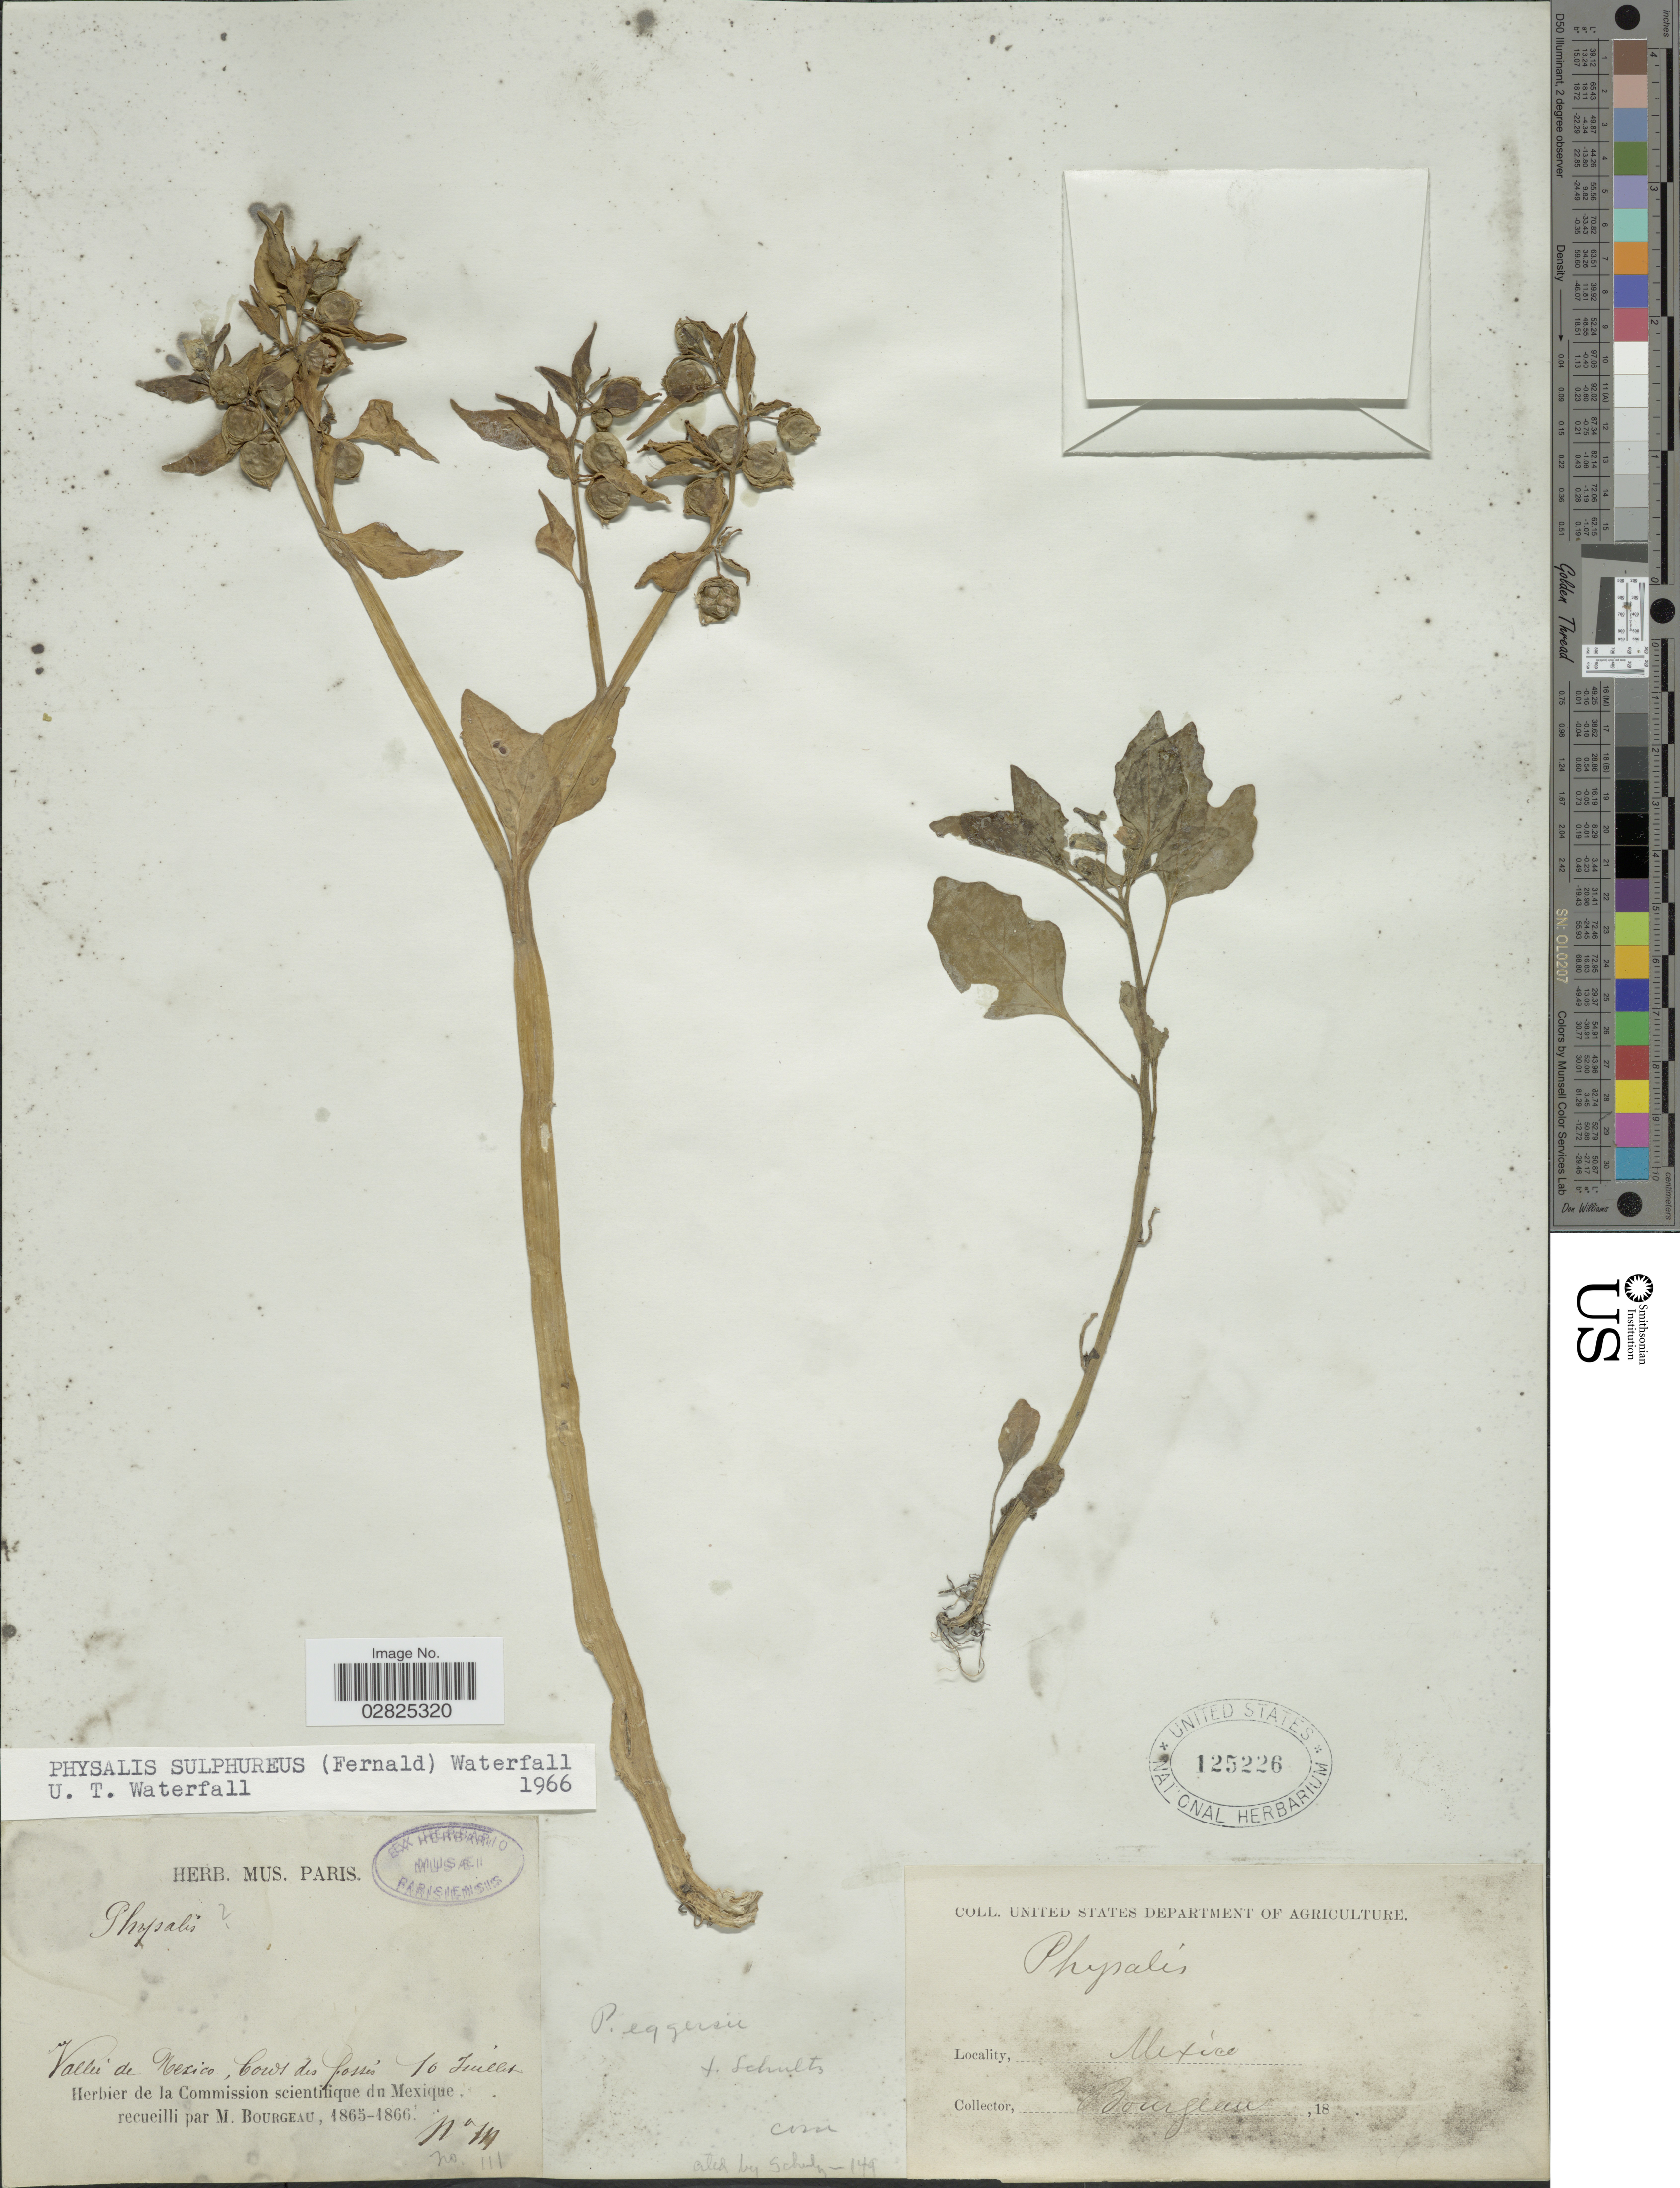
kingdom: Plantae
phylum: Tracheophyta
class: Magnoliopsida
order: Solanales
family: Solanaceae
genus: Physalis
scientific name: Physalis sulphurea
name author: (Fernald) Waterf.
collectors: M. Bourgeau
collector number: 111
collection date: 1865-07-10/1866-07-10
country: Mexico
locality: Valleé de Mexico, bords des fossés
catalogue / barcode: US 125226